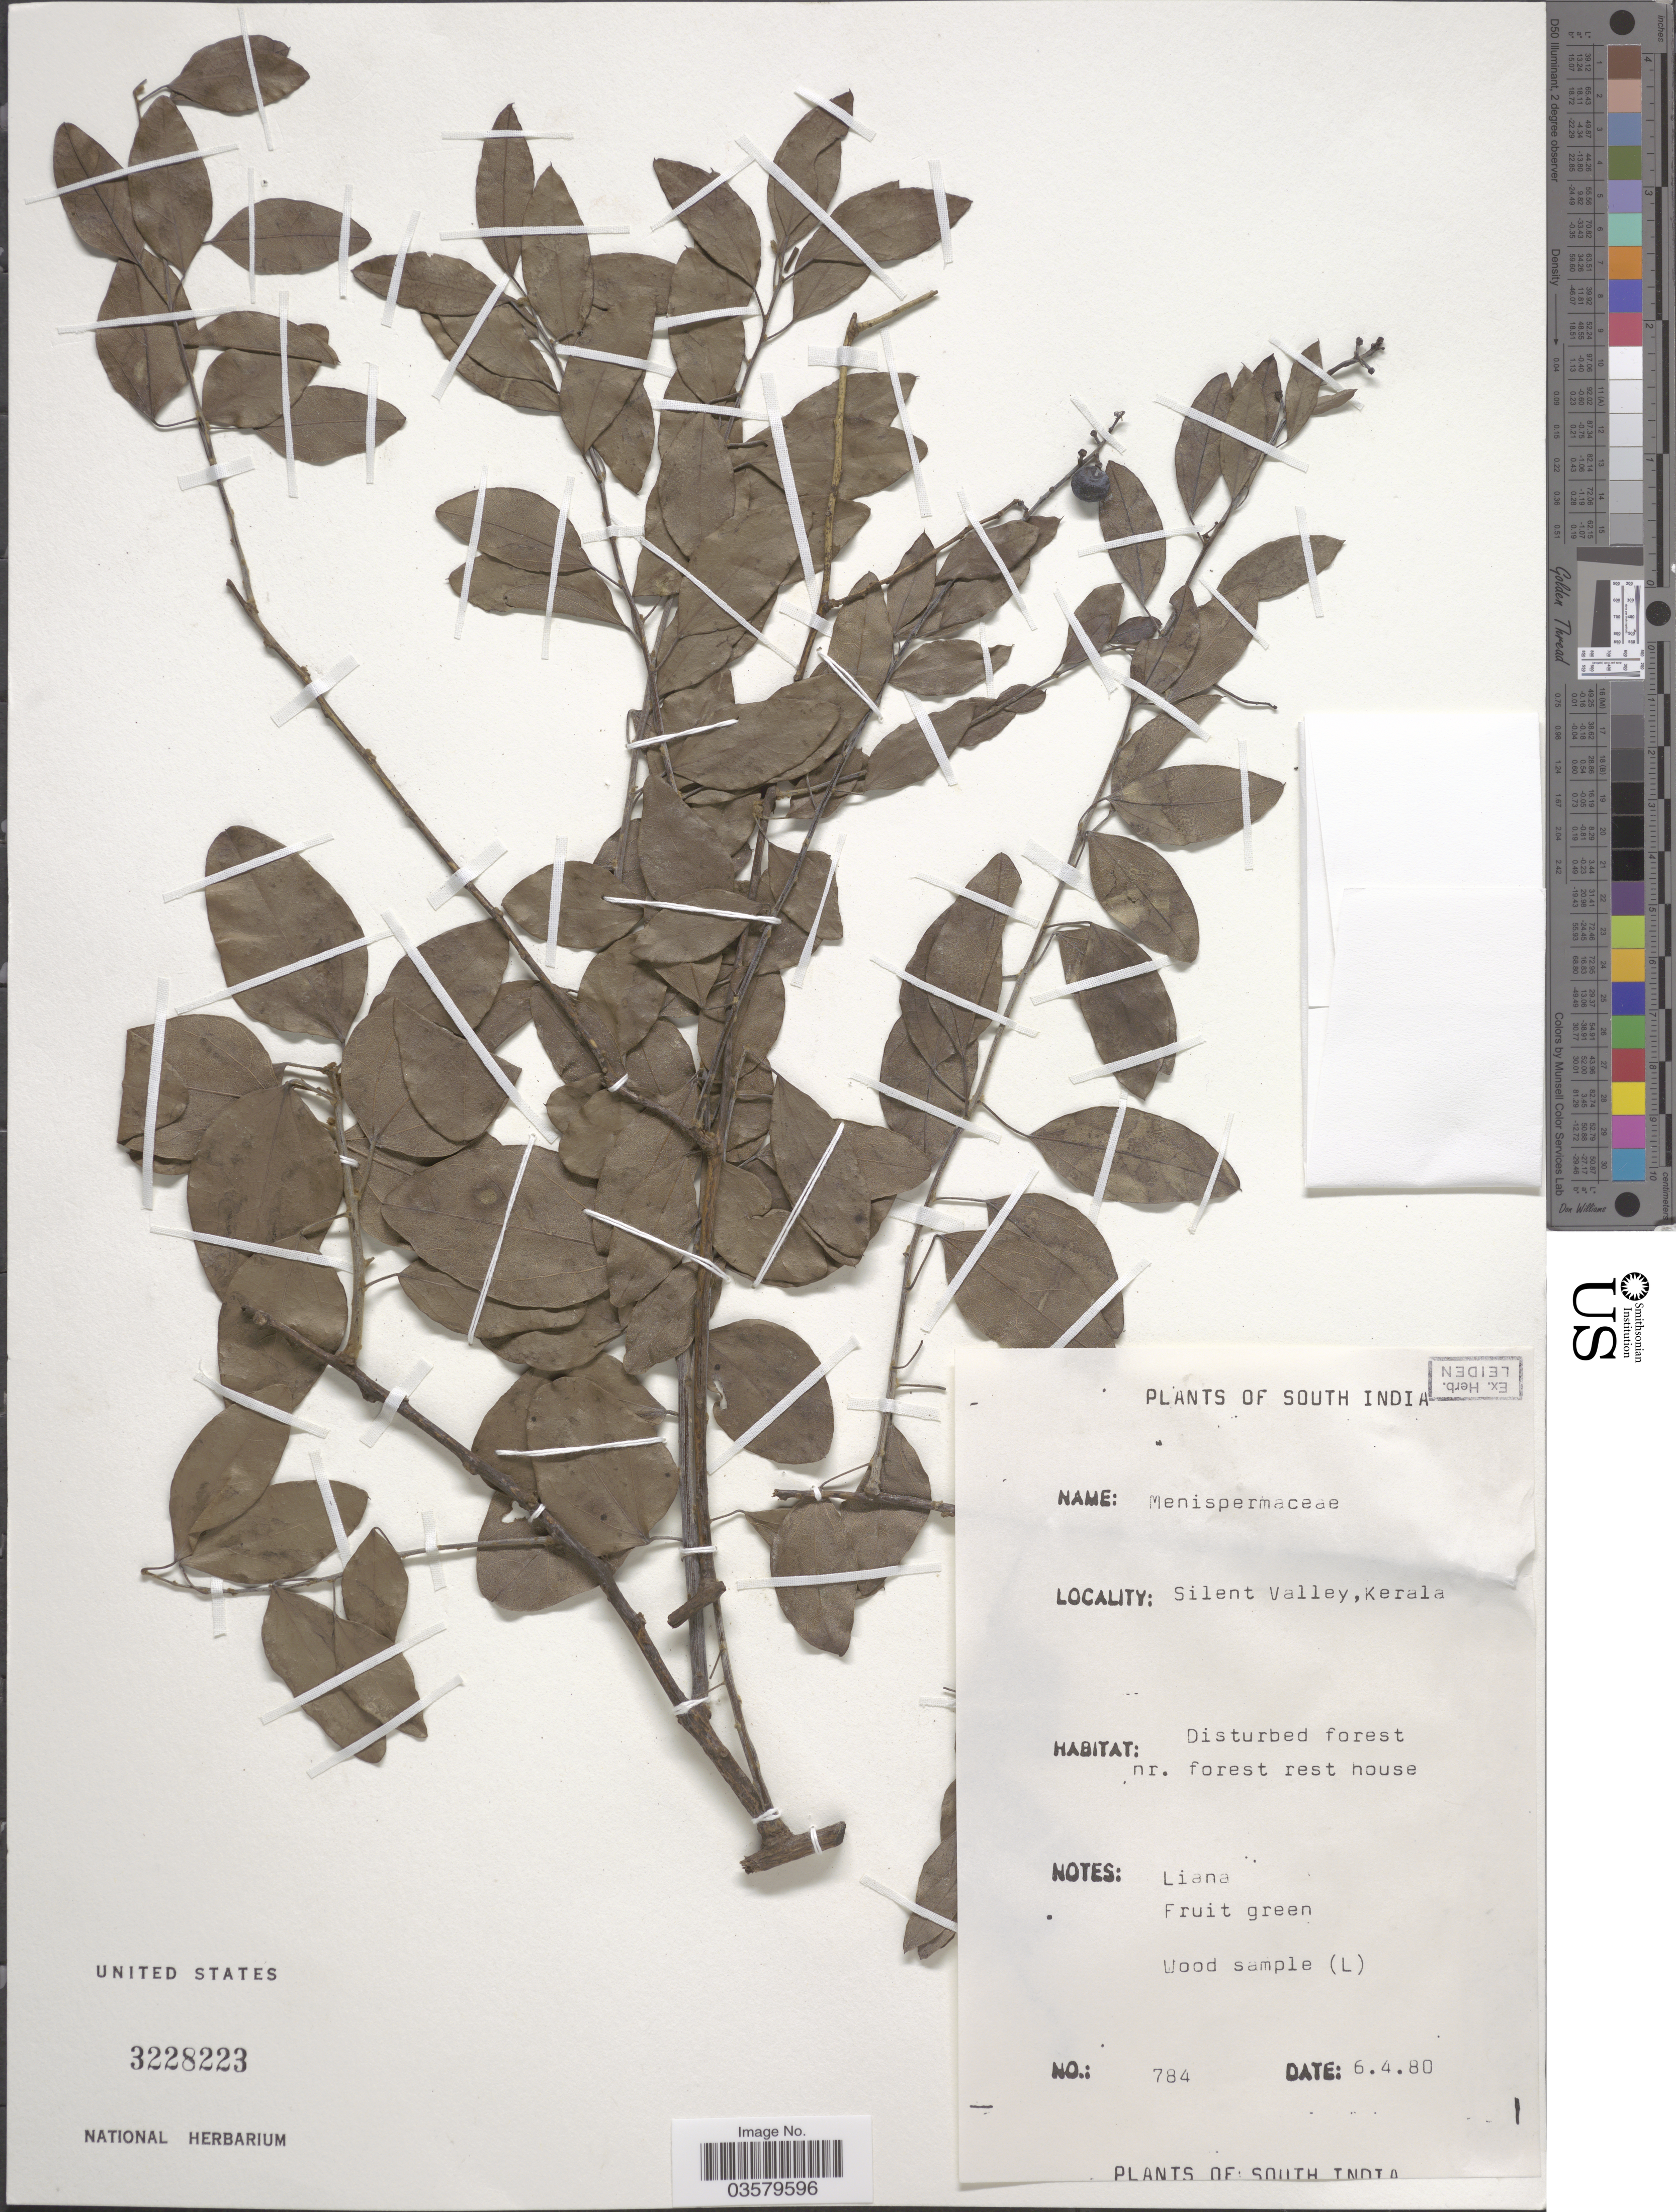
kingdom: Plantae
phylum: Tracheophyta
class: Magnoliopsida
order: Ranunculales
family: Menispermaceae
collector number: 784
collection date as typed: Transcribed d/m/y: 6/4/80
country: India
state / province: Kerala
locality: South India. Silent Valley.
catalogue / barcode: US 3228223